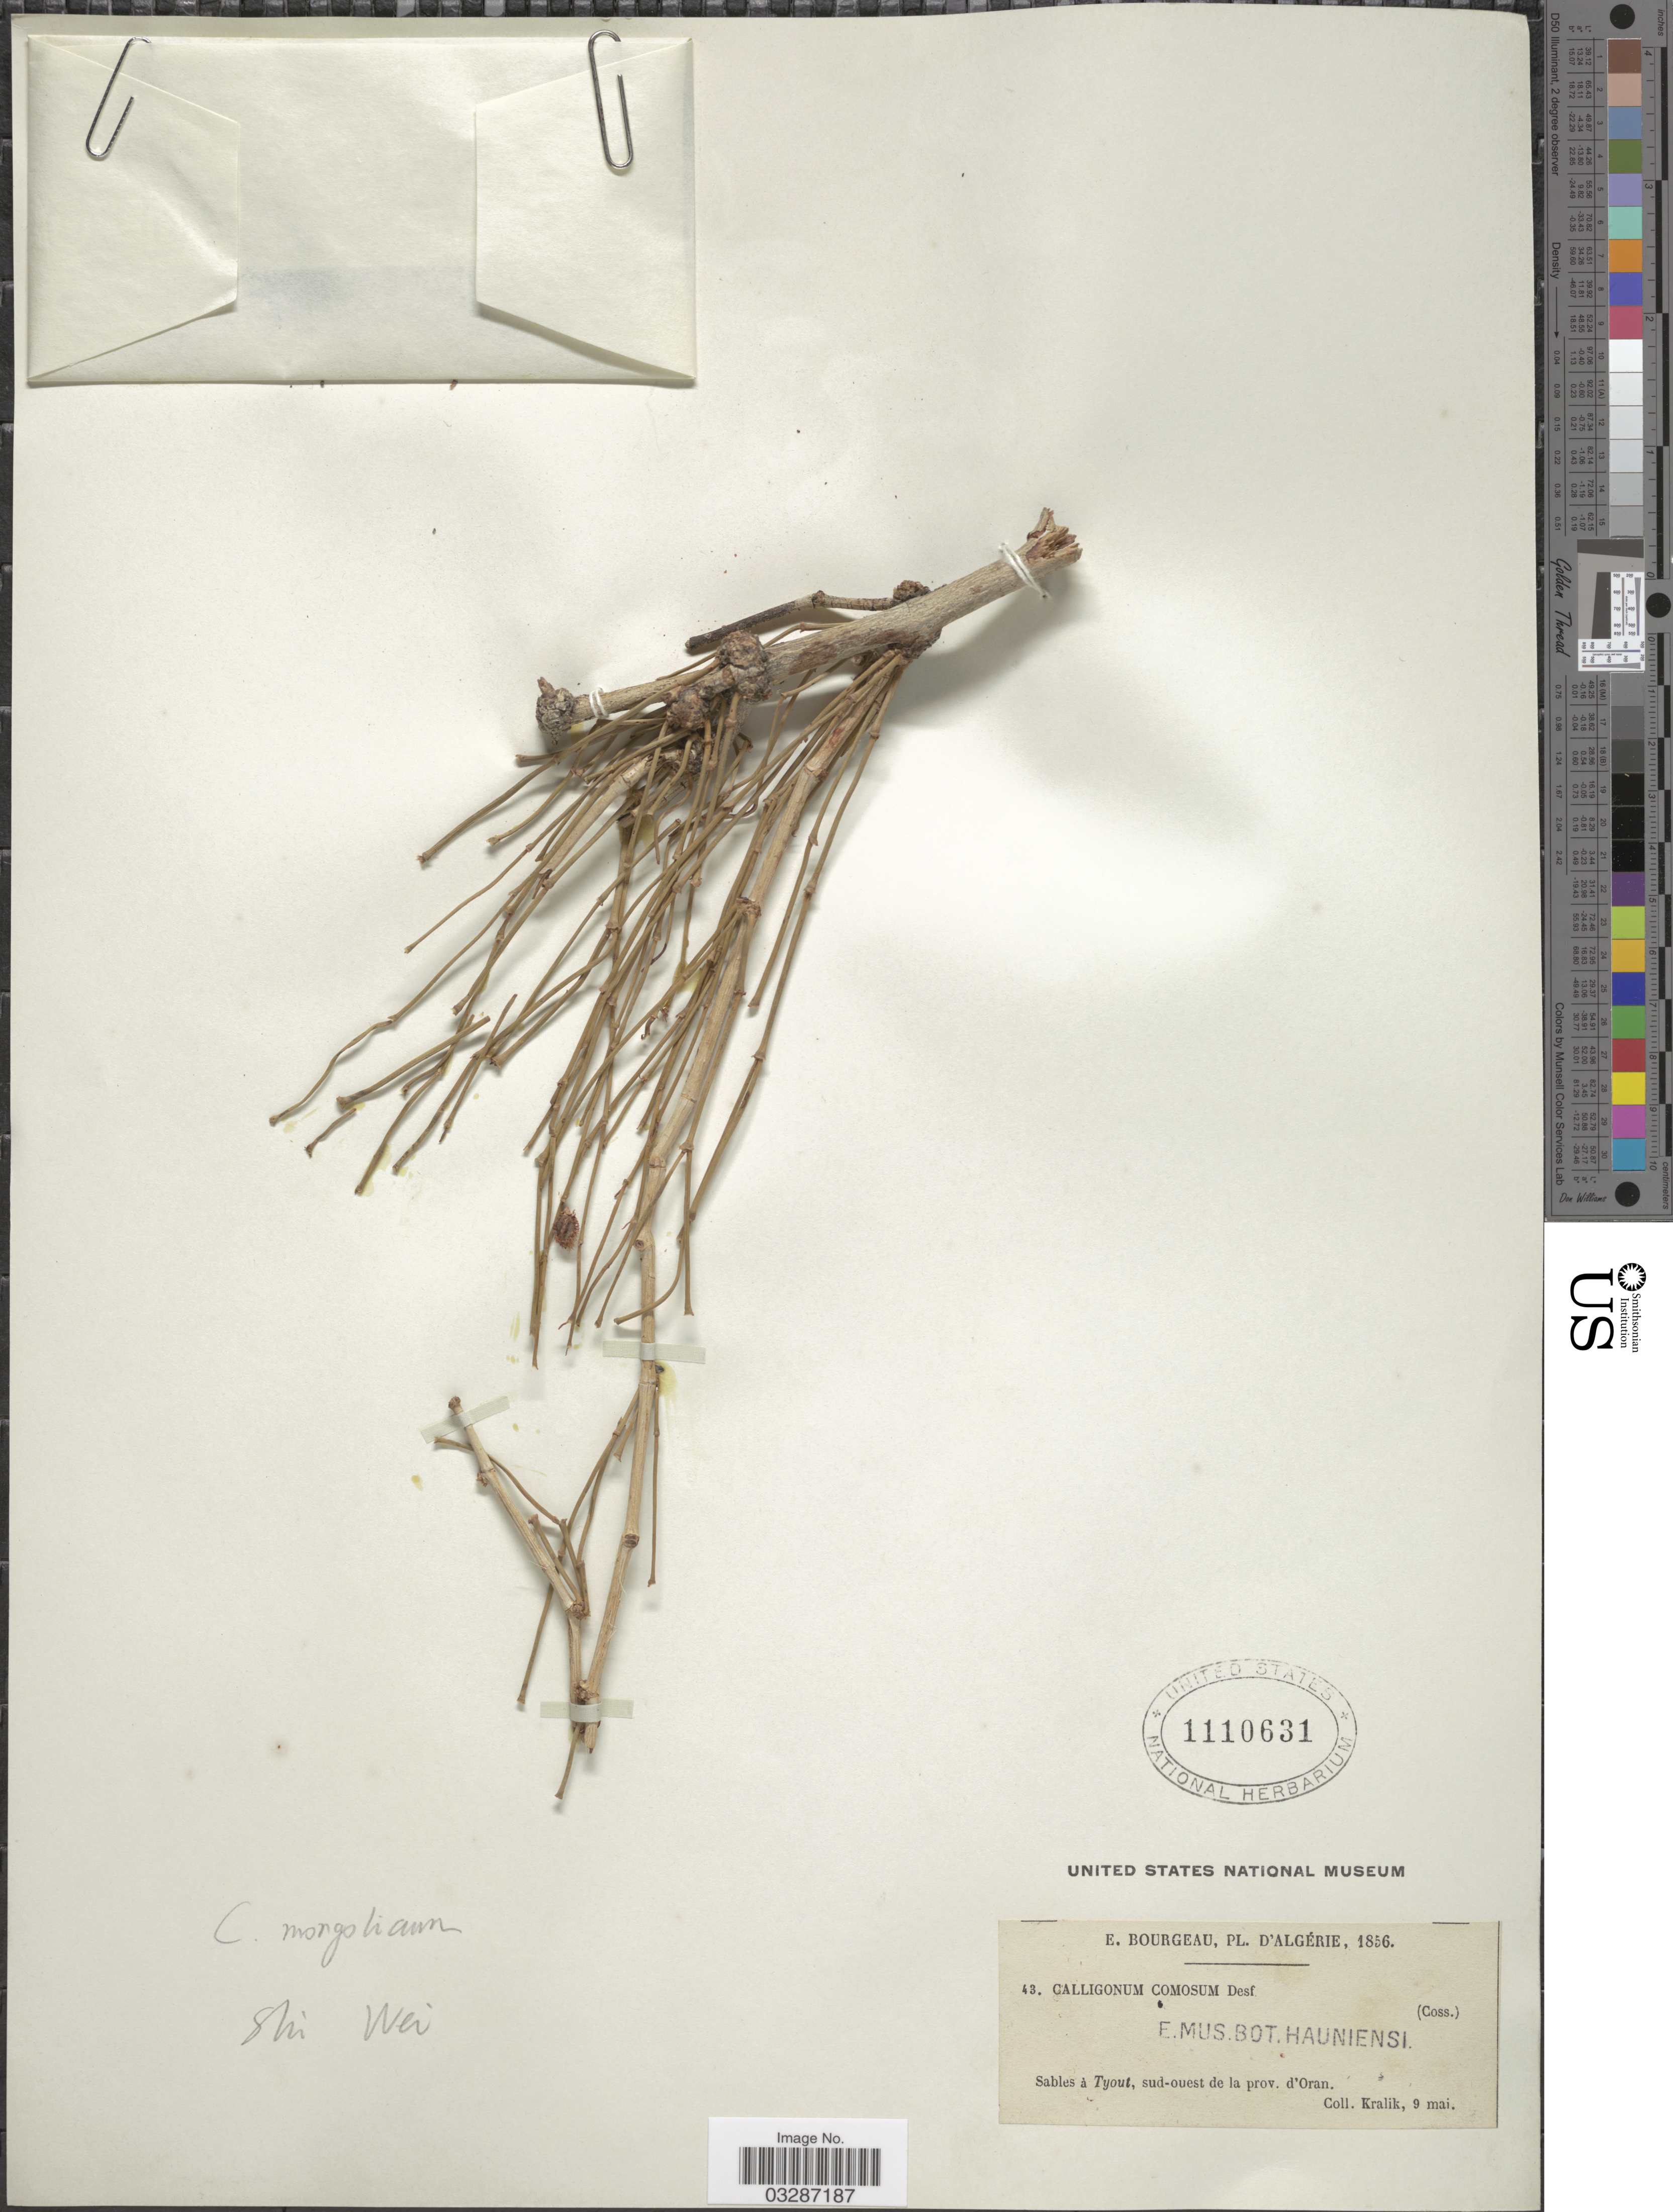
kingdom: Plantae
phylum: Tracheophyta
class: Magnoliopsida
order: Caryophyllales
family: Polygonaceae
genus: Calligonum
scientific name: Calligonum comosum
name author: L'Hér.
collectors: Kralik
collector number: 43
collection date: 1856-05-09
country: Algeria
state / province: Oran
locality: D'Algérie. Sables à Tyout, sud-ouest de la prov. d'Oran.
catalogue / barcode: US 1110631